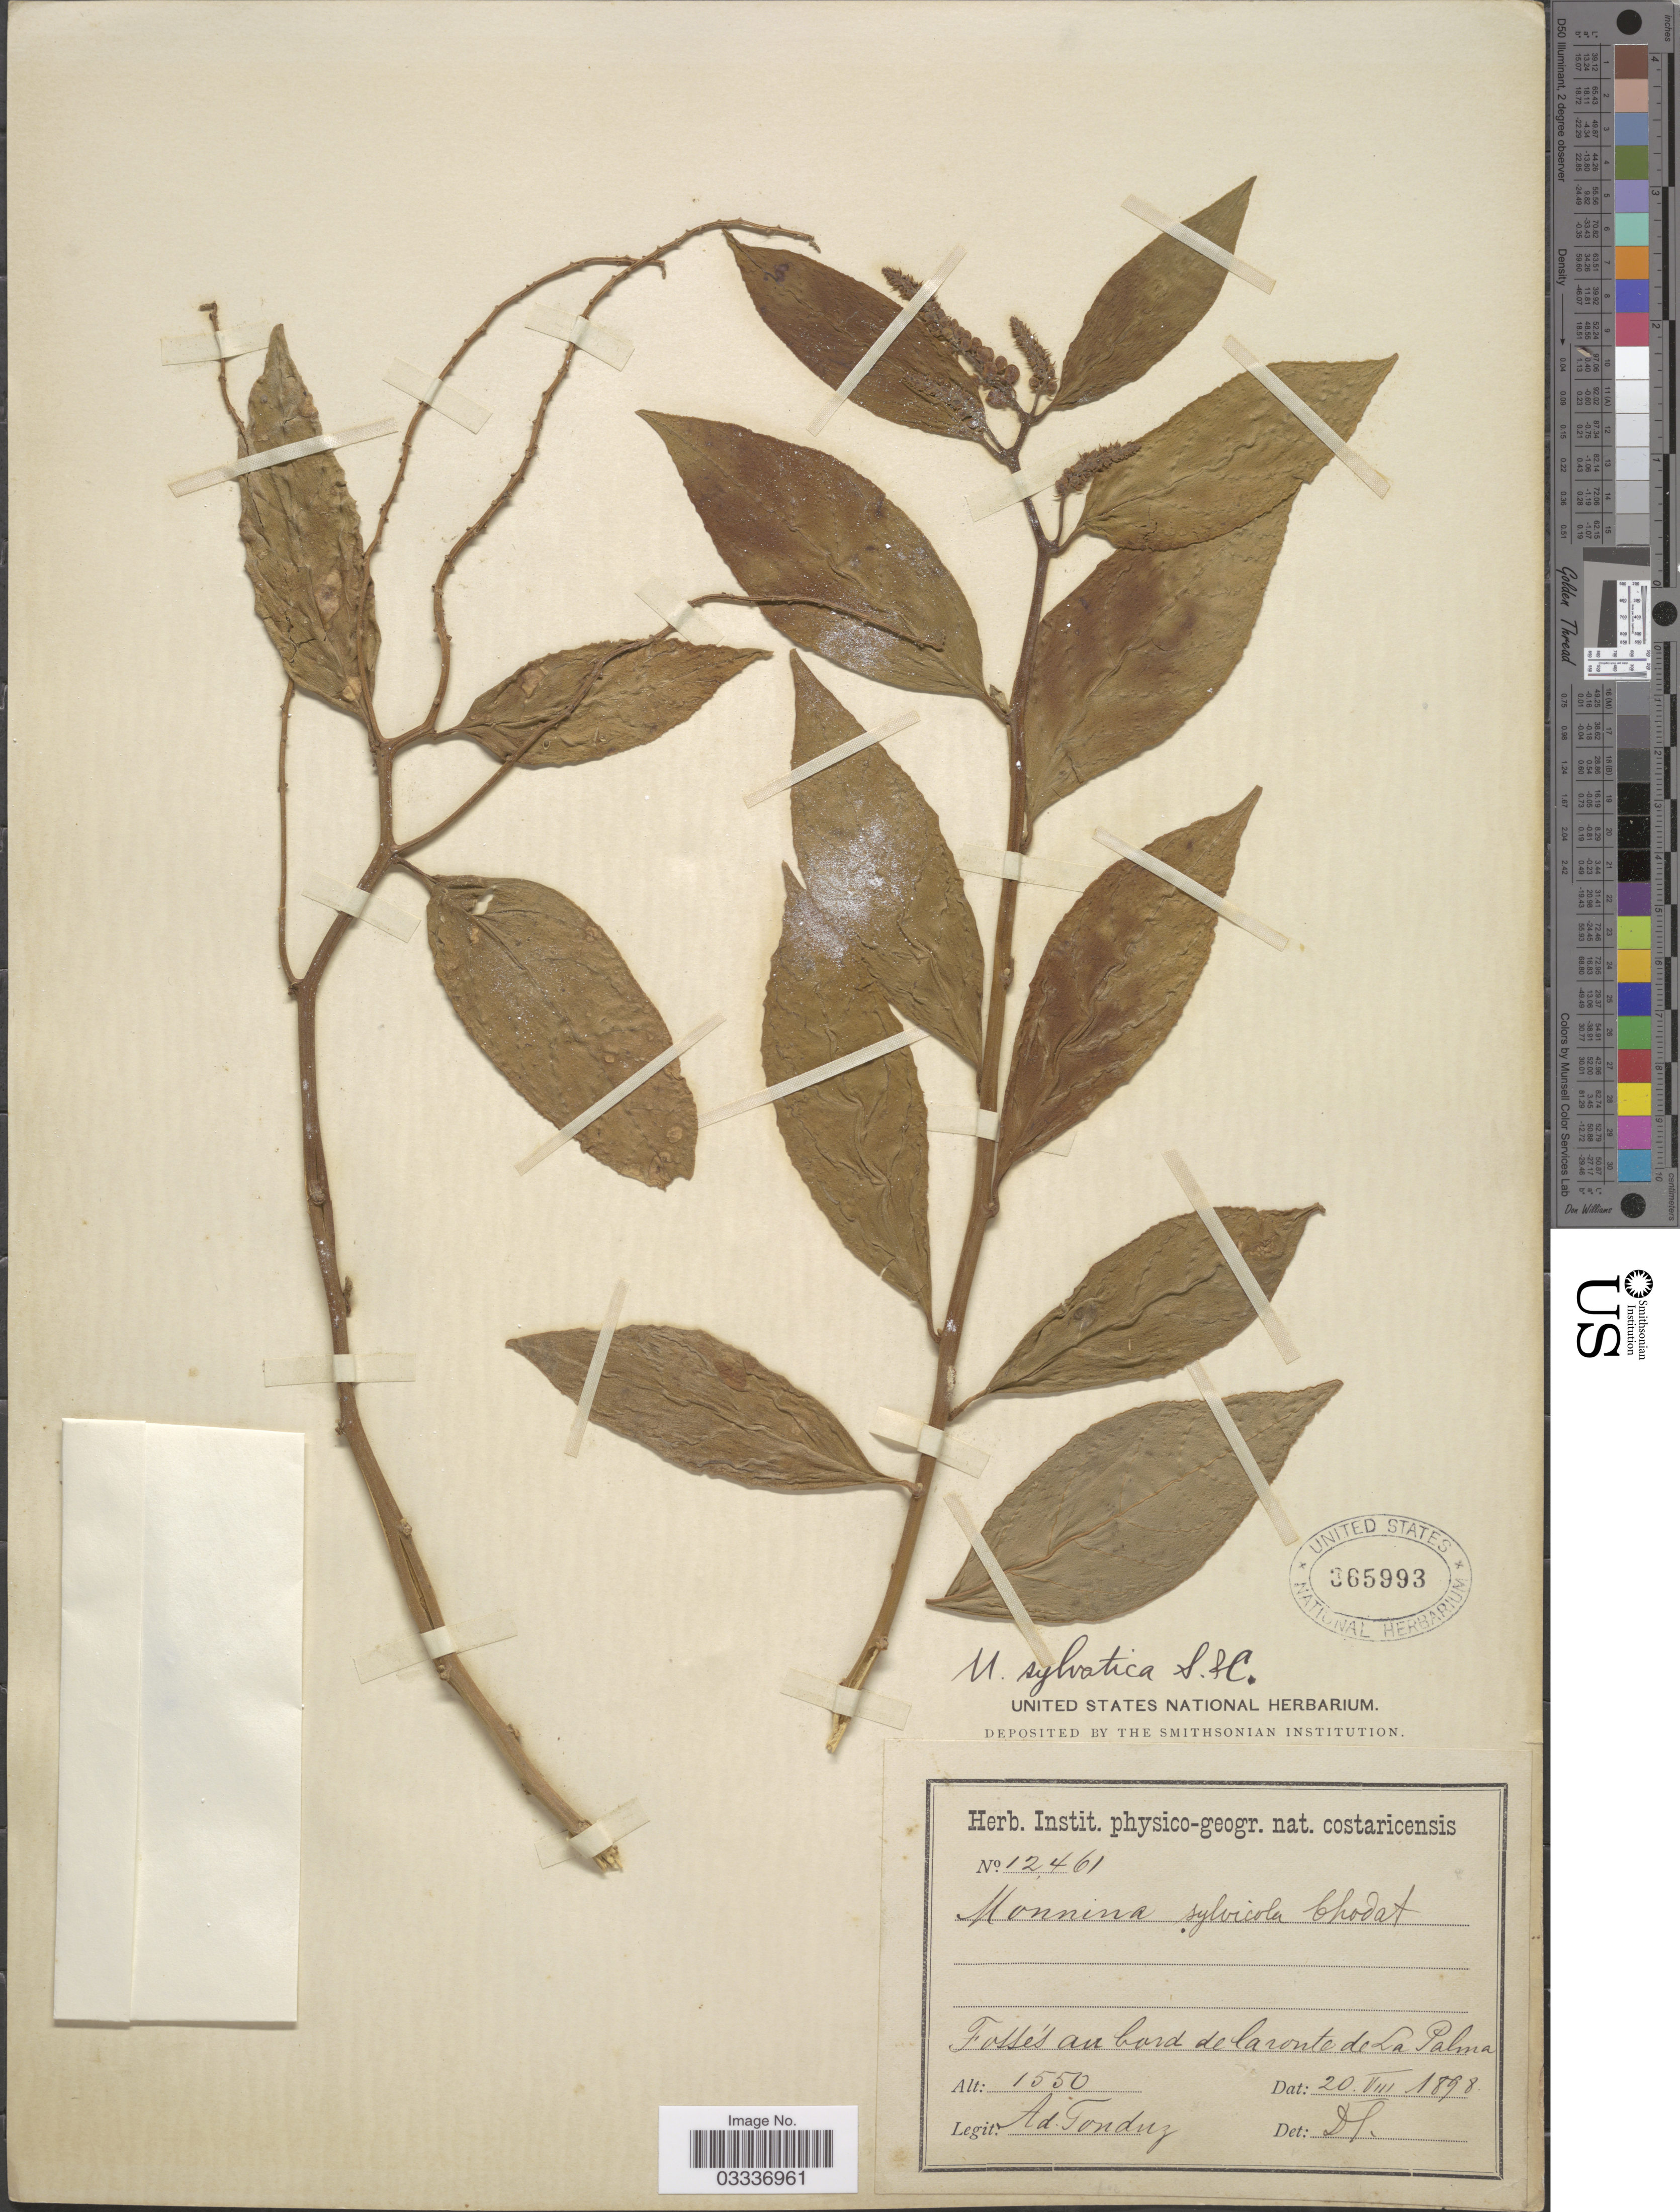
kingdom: Plantae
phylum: Tracheophyta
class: Magnoliopsida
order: Fabales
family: Polygalaceae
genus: Monnina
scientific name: Monnina sylvatica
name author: Schltdl. & Cham.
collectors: A. Tonduz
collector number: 12461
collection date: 1898-08-20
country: Costa Rica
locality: Fossés au bord de la route de La Palma.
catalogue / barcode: US 365993